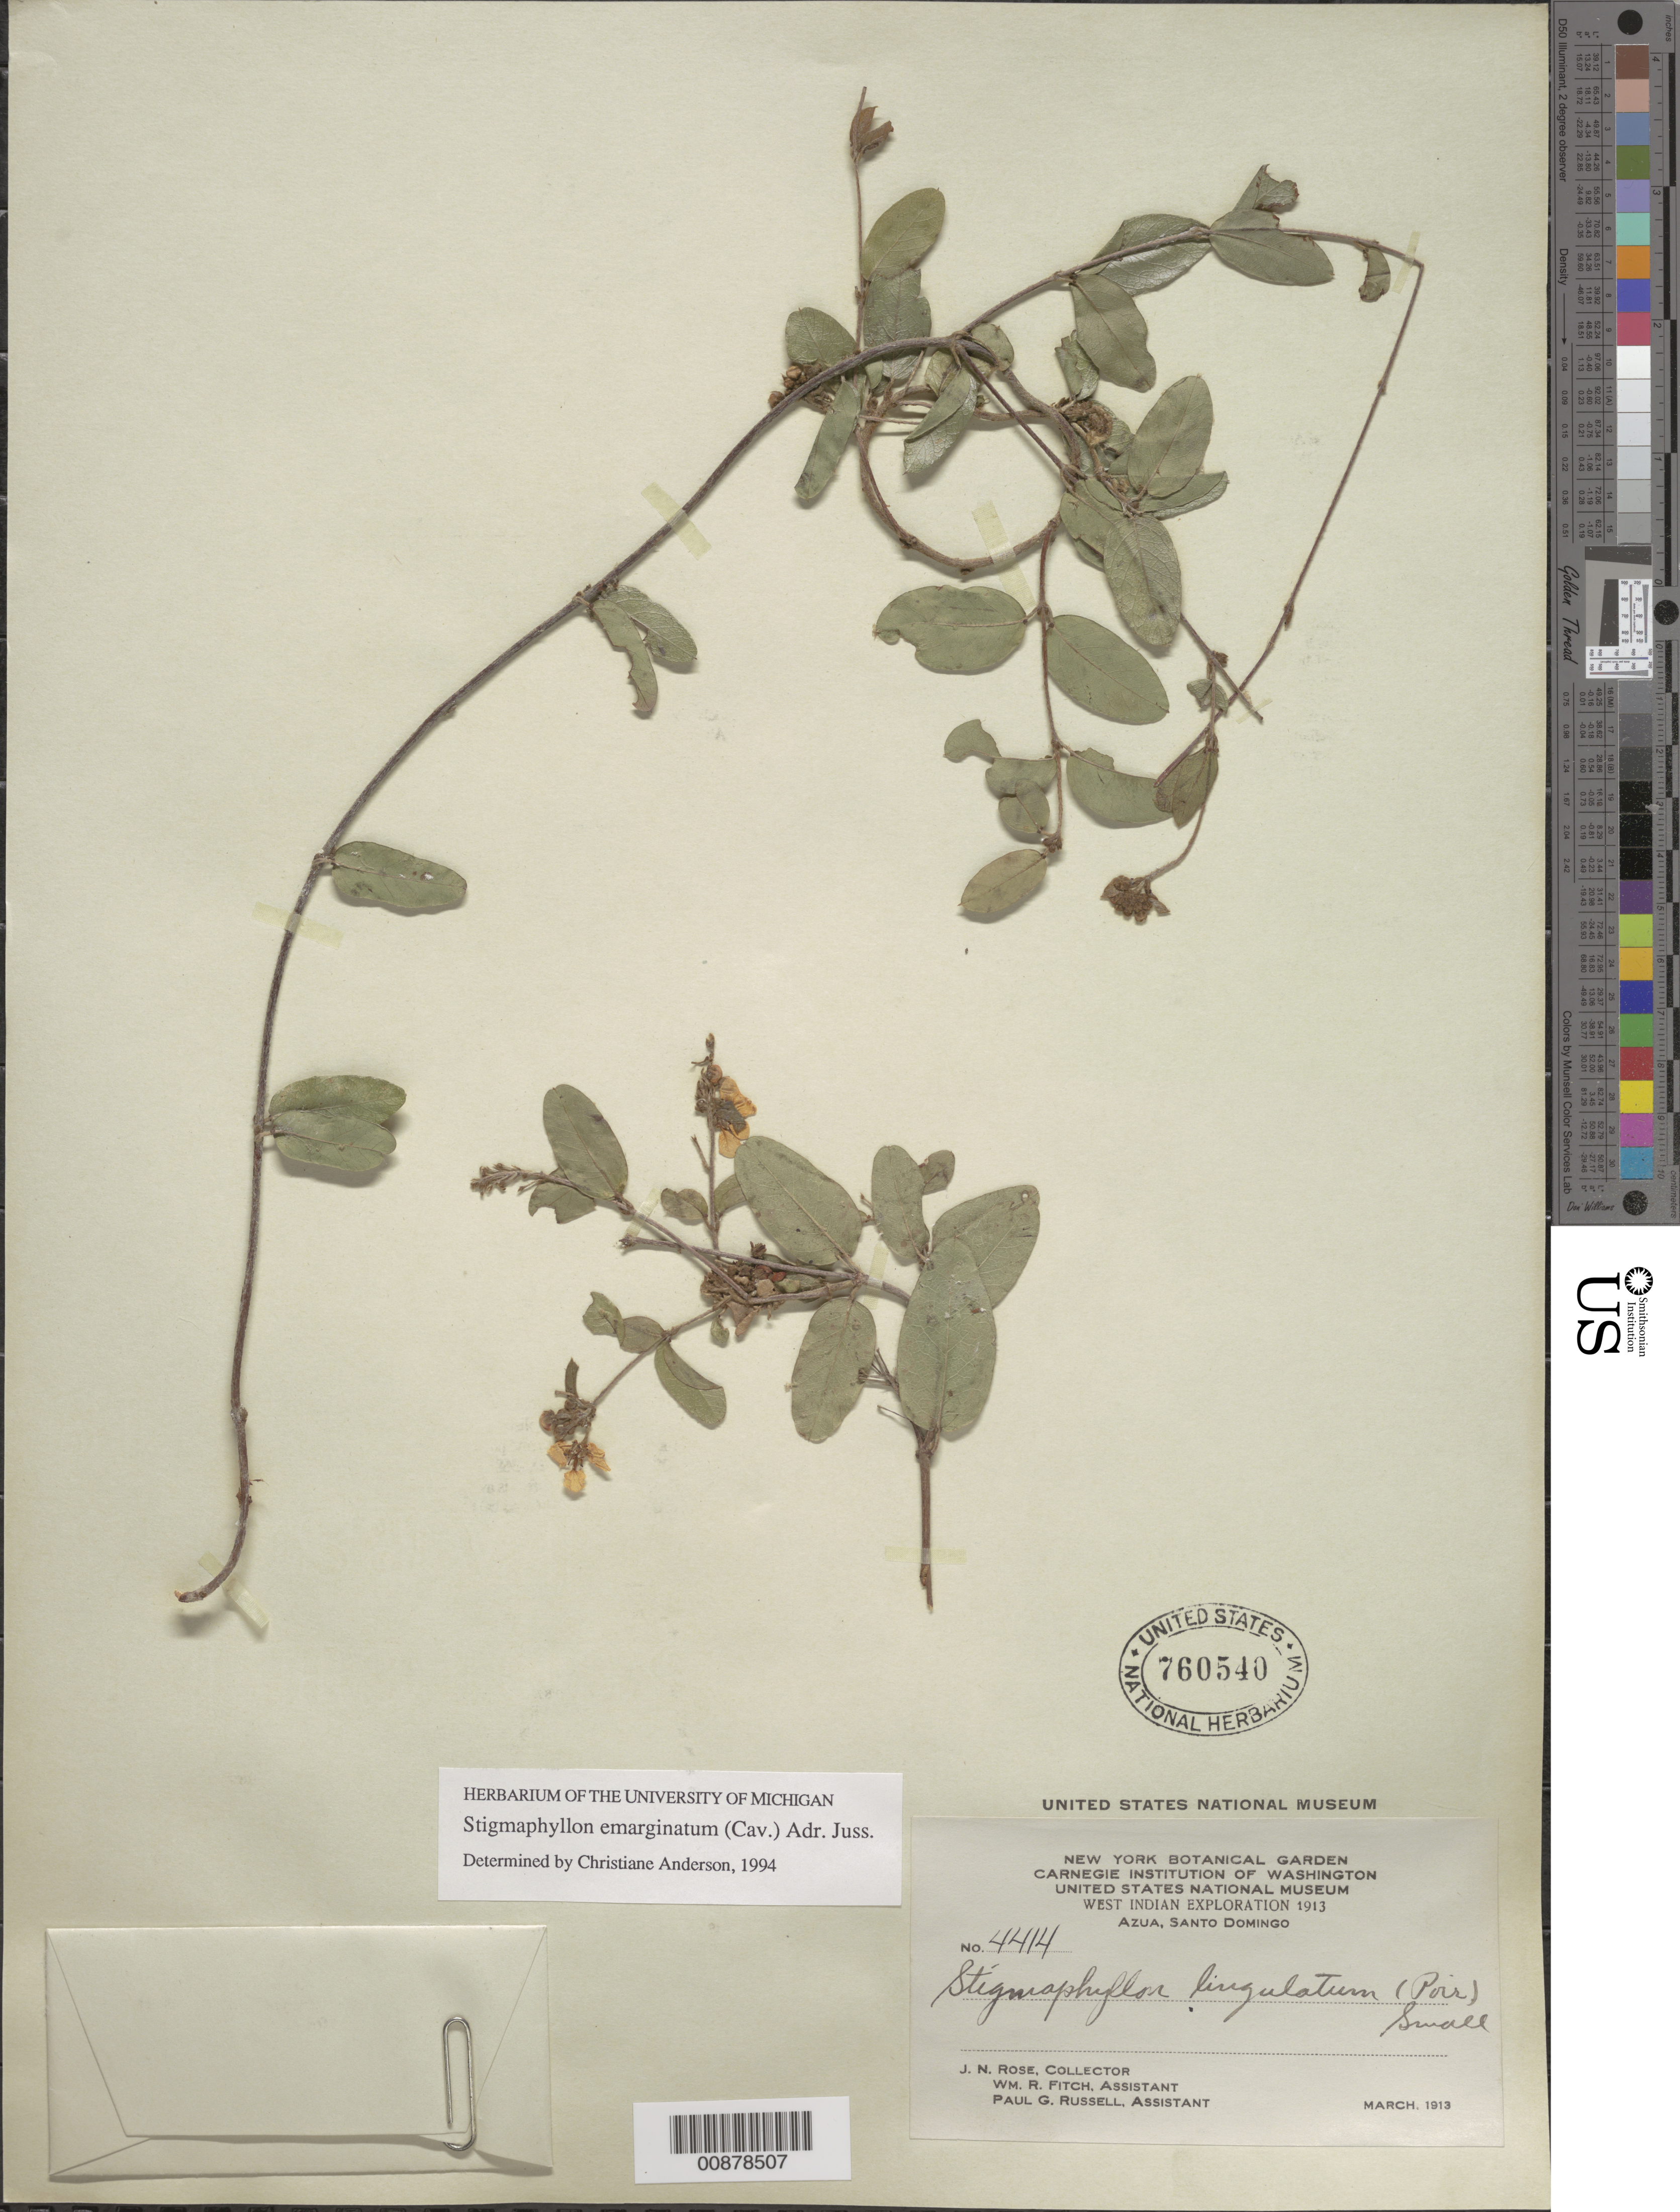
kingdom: Plantae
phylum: Tracheophyta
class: Magnoliopsida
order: Malpighiales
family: Malpighiaceae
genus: Stigmaphyllon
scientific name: Stigmaphyllon emarginatum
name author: (Cav.) A. Juss.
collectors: J. N. Rose, W. R. Fitch & P. G. Russell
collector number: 4414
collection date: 1913-03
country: Dominican Republic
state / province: Azua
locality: Azua, Santo Domingo.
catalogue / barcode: US 760540